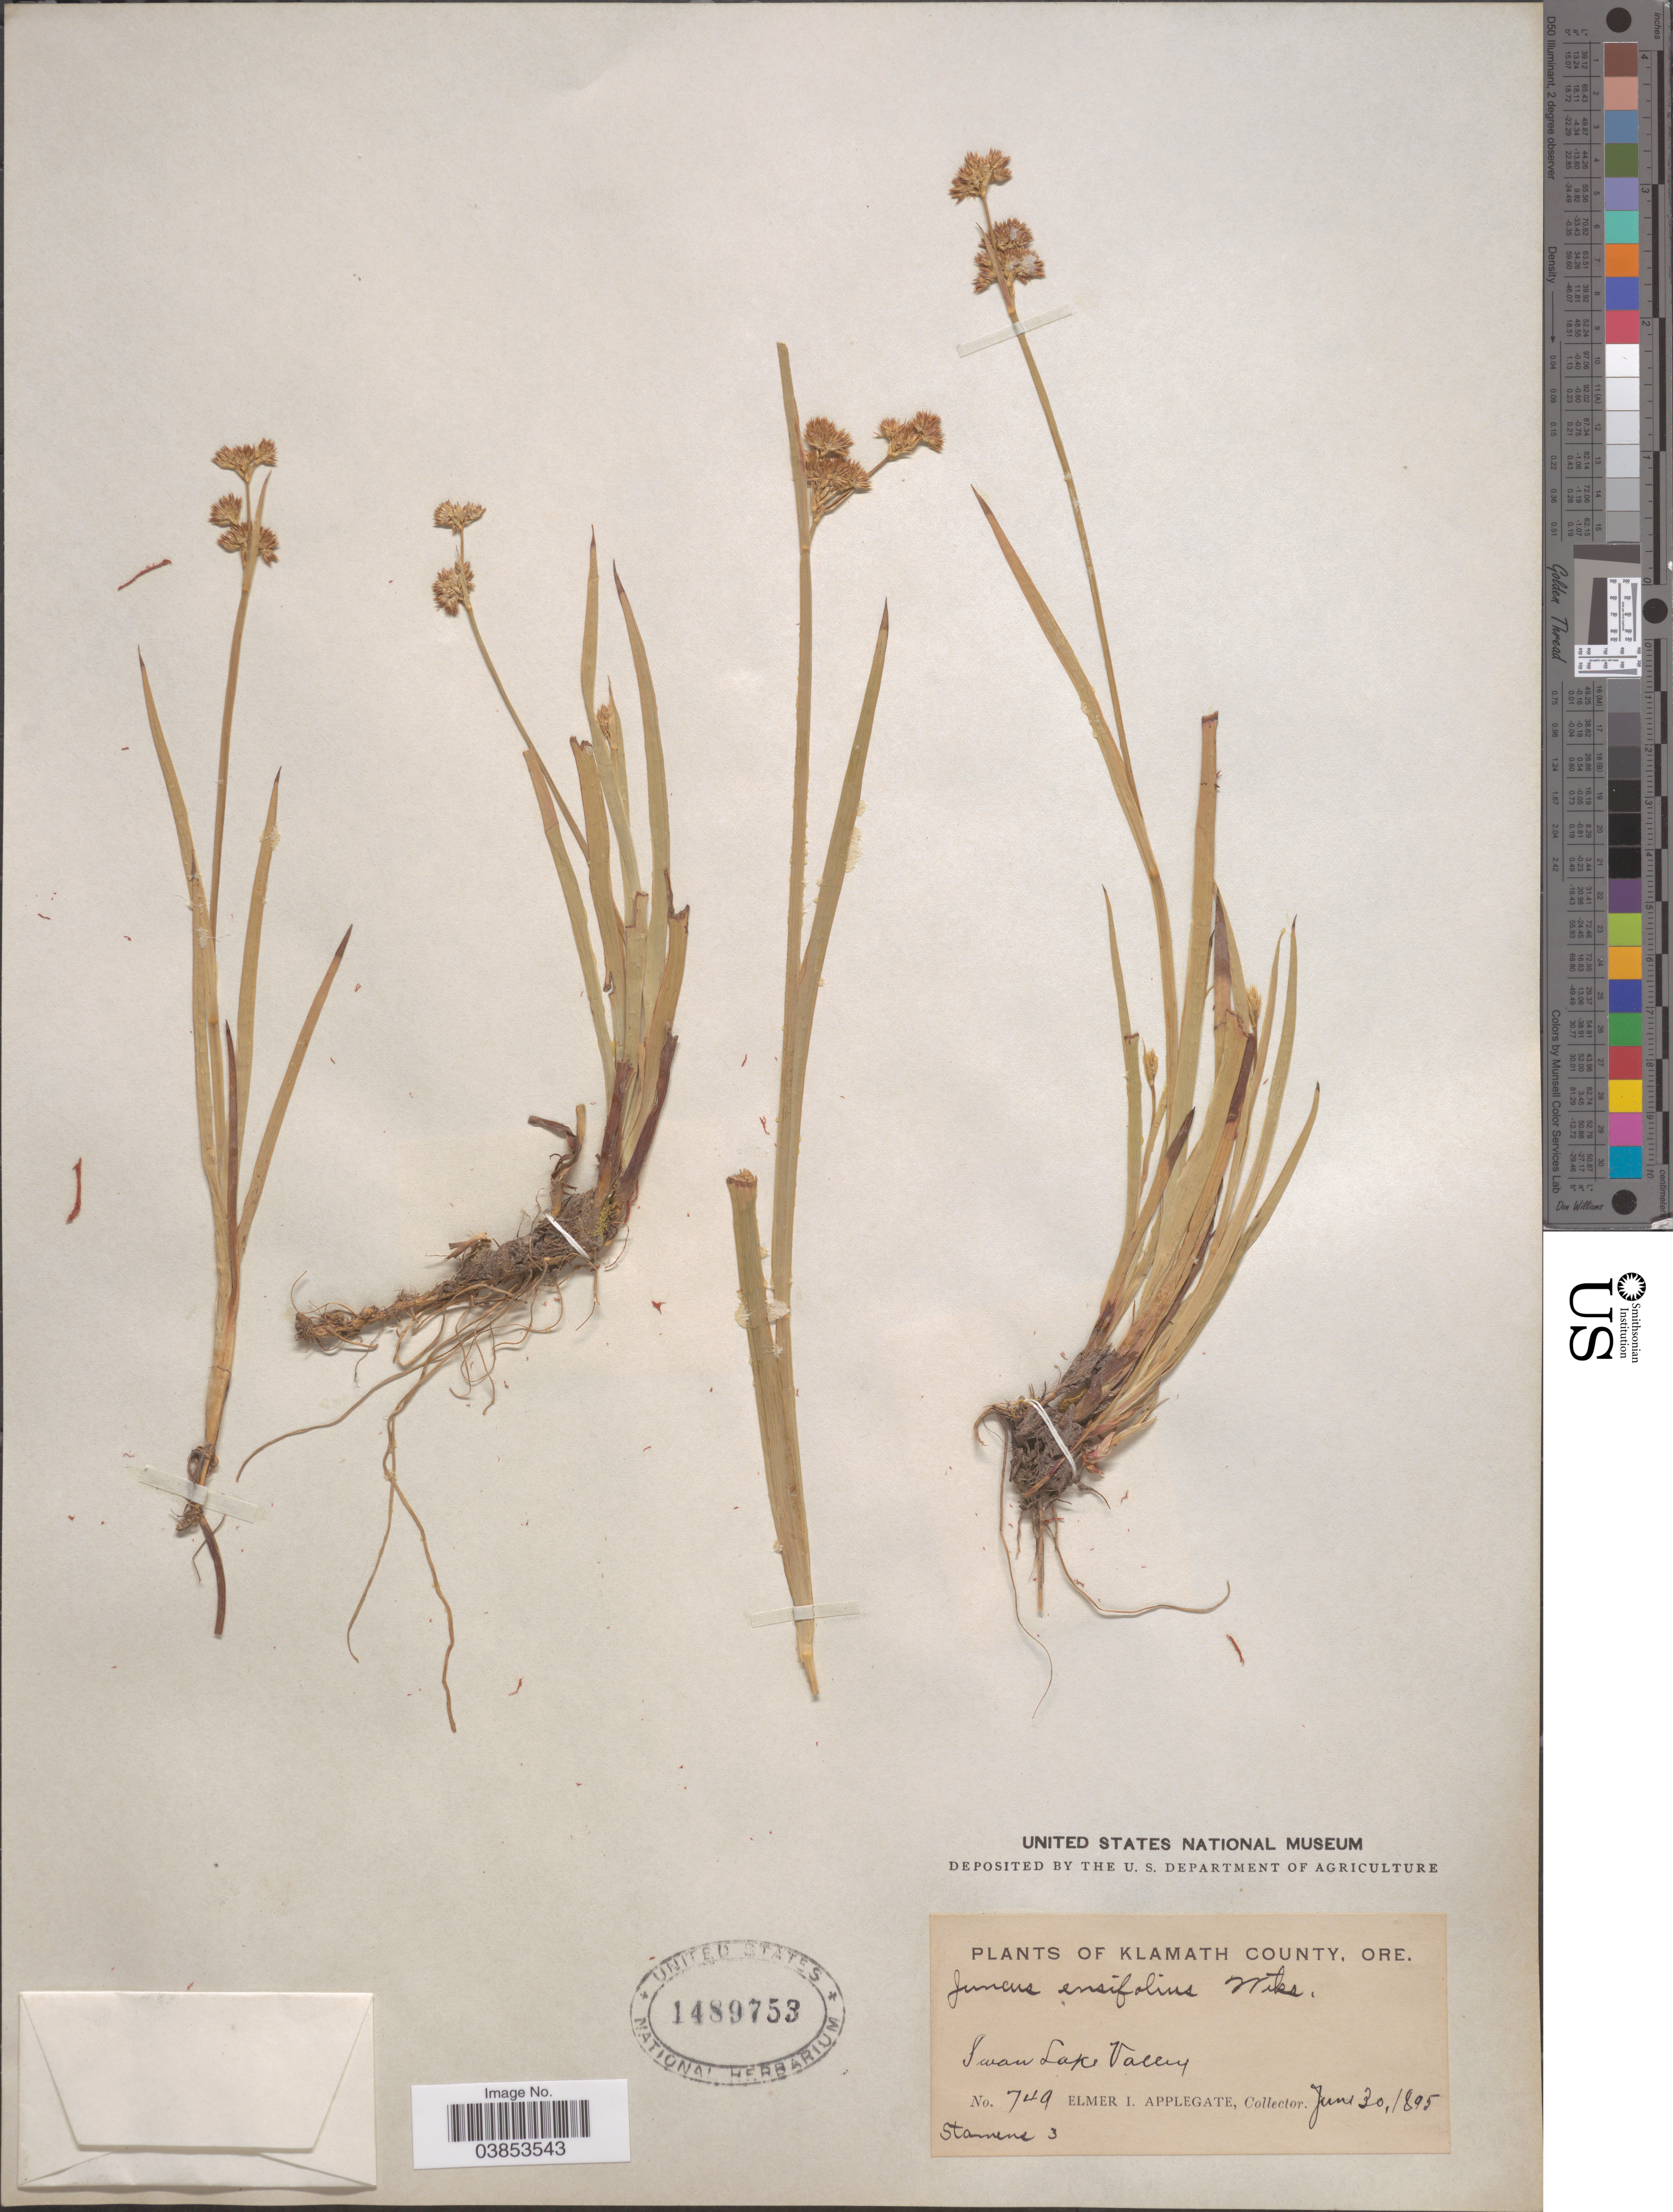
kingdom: Plantae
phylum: Tracheophyta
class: Liliopsida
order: Poales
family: Juncaceae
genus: Juncus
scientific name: Juncus ensifolius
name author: Wikstr.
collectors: E. I. Applegate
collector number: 749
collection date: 1895-06-30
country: United States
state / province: Oregon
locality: Klamath County. Swan Lake Valley.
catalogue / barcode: US 1489753